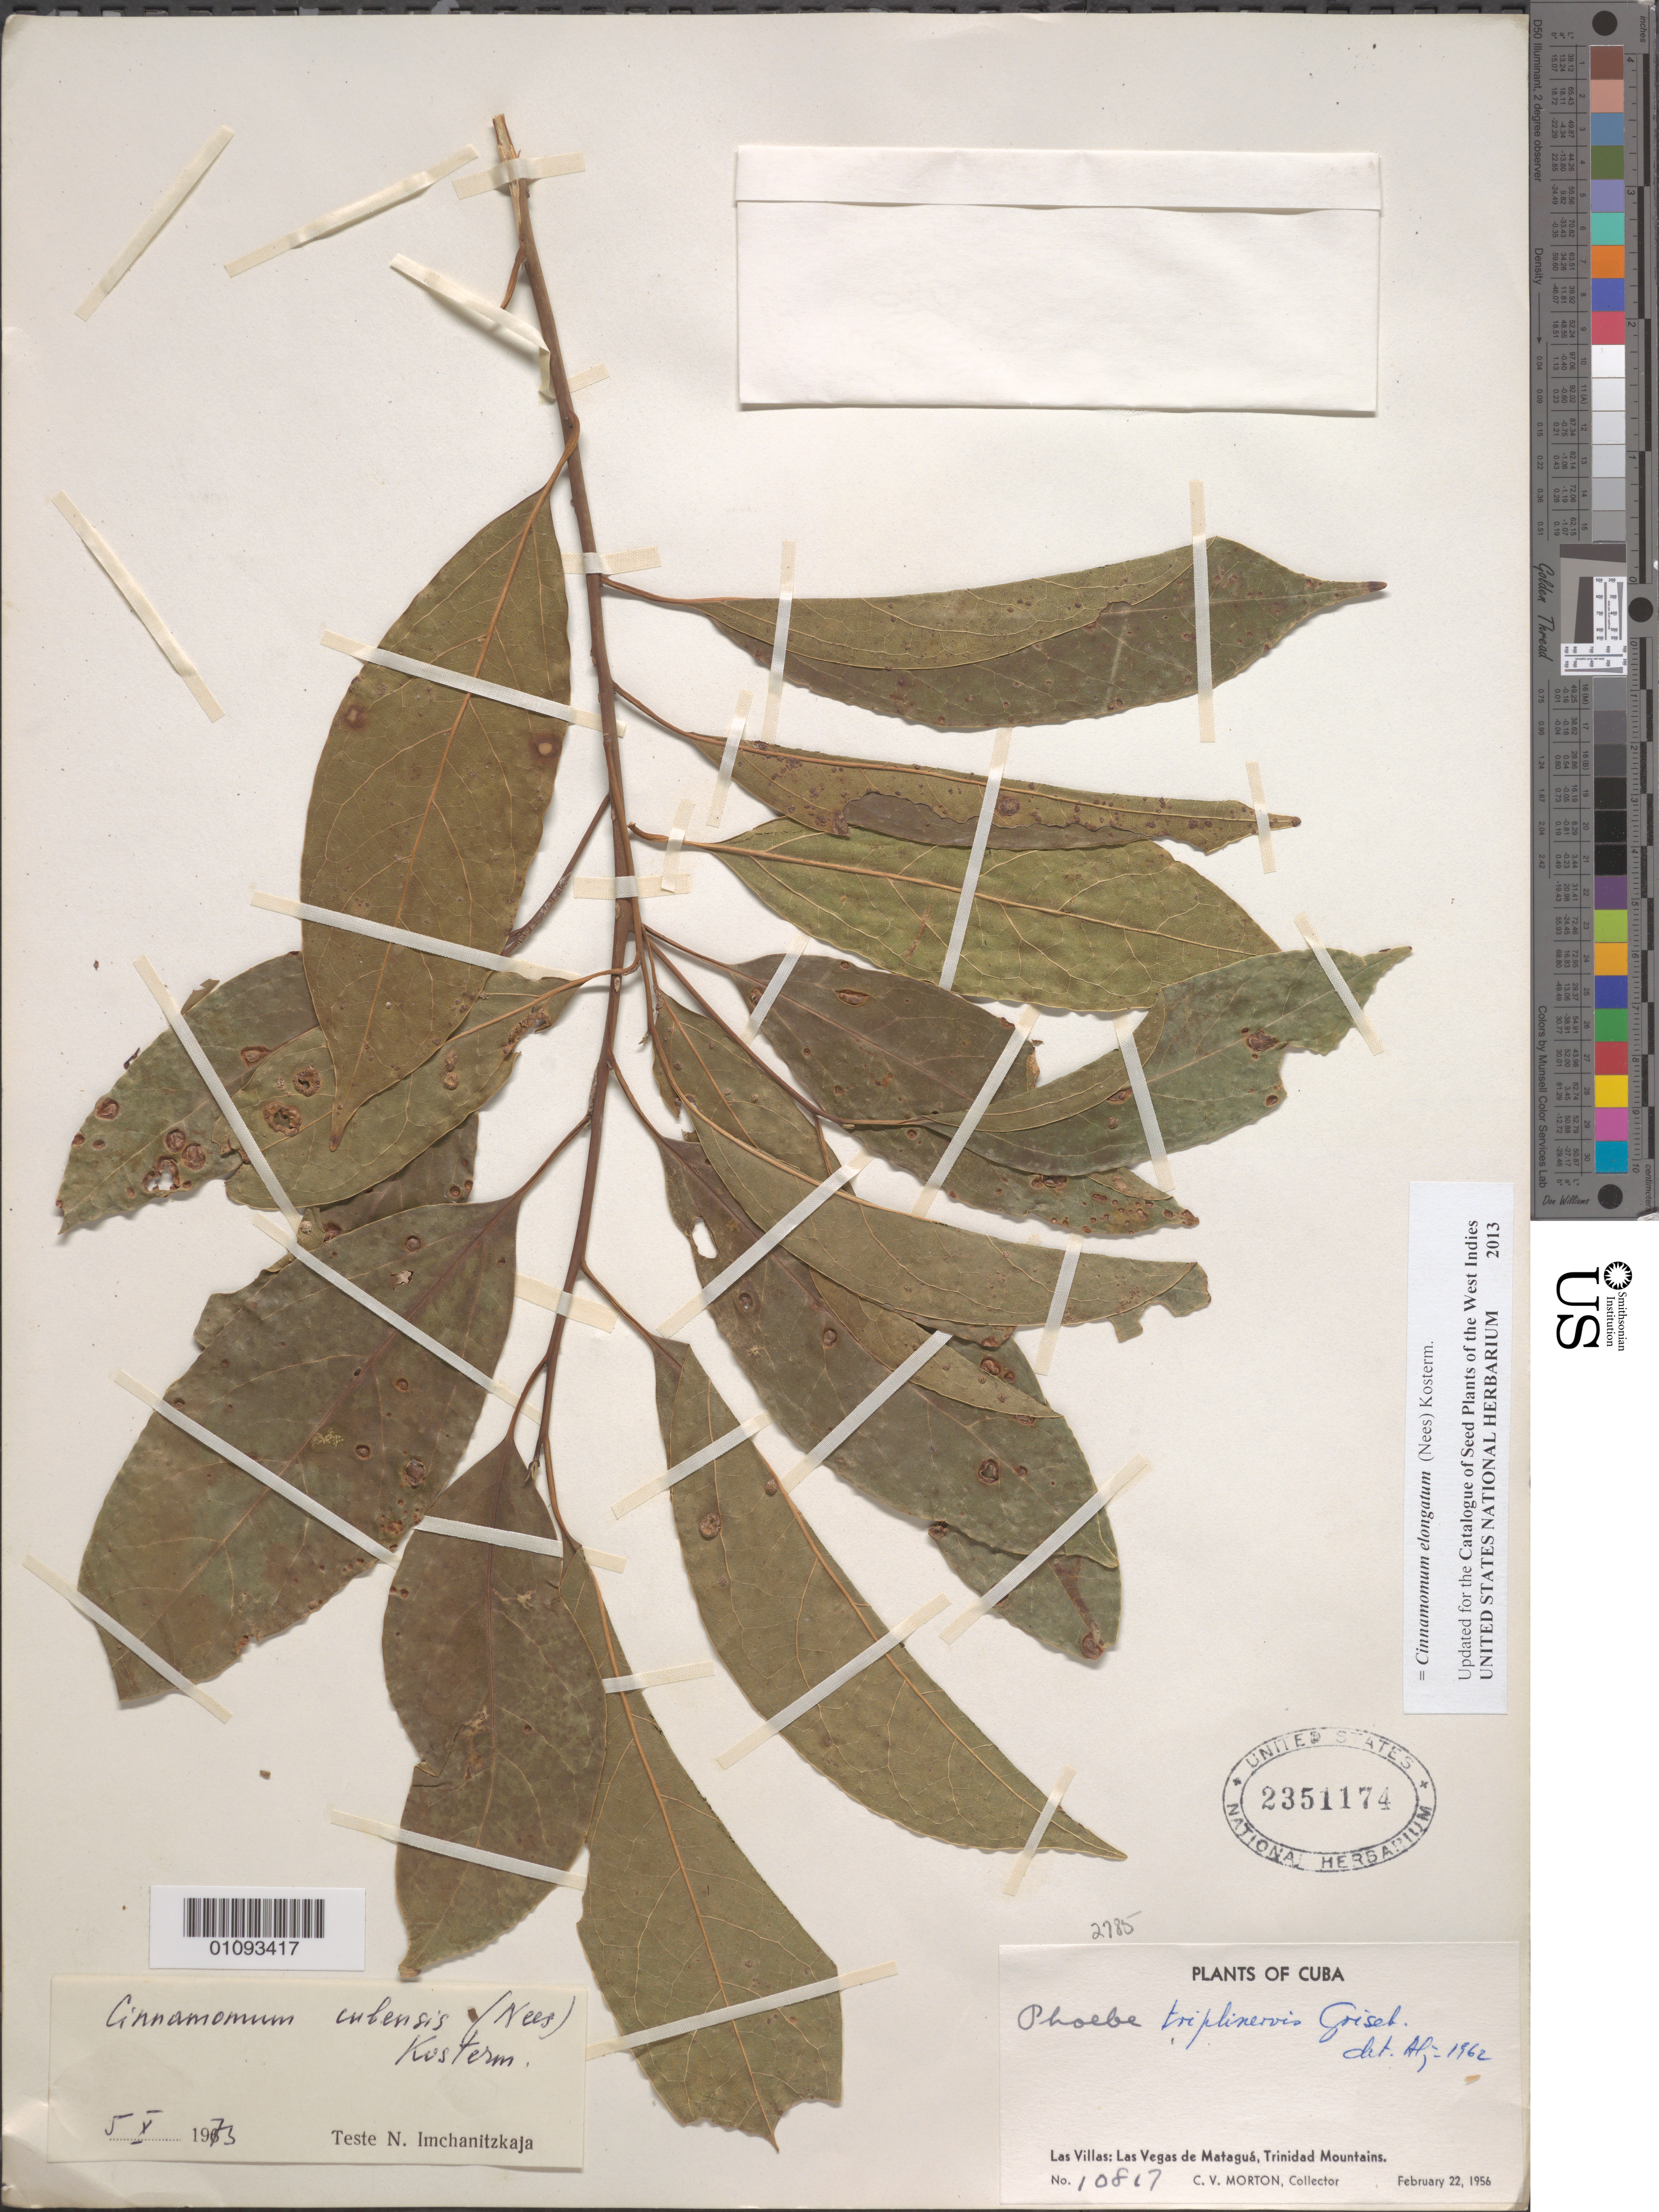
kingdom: Plantae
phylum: Tracheophyta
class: Magnoliopsida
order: Laurales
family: Lauraceae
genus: Cinnamomum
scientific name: Cinnamomum elongatum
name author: (Nees) Kosterm.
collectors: C. V. Morton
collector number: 10817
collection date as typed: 22 Feb 1956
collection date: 1956-02-22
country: Cuba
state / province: Las Villas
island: Cuba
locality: Las Vegas de Matagua, Trinidad Mountains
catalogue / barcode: US 2351174